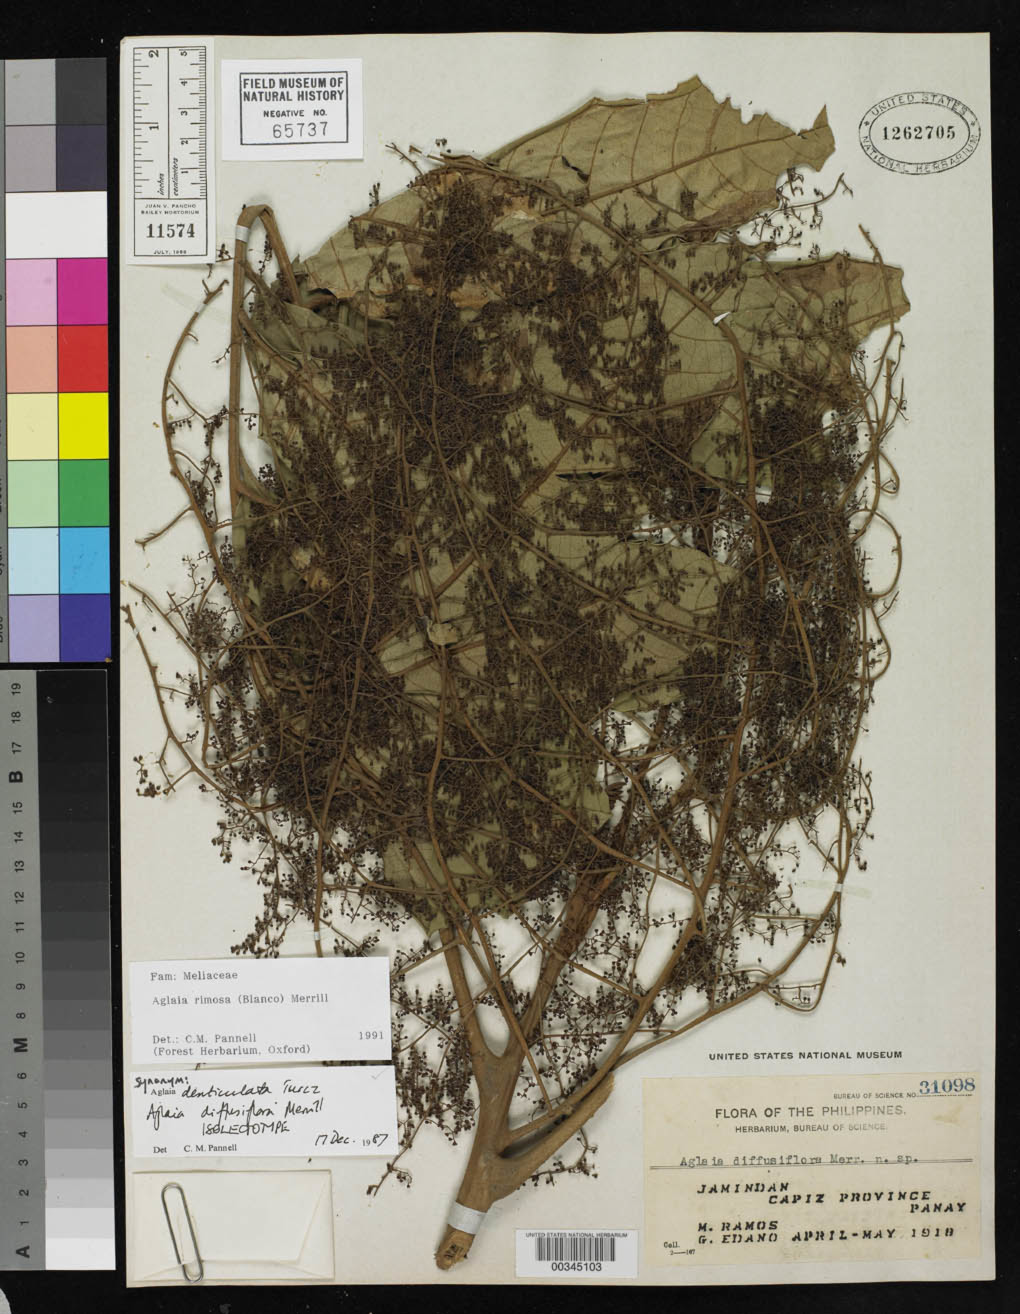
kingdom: Plantae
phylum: Tracheophyta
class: Magnoliopsida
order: Sapindales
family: Meliaceae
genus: Aglaia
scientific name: Aglaia diffusiflora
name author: Merr.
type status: Isolectotype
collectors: M. Ramos & G. E. Edaño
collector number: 31098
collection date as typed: Apr 1918 to -- May 1918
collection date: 1918-04/1918-05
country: Philippines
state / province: Western Visayas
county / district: Capiz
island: Panay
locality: Jamindan.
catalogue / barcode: US 1262705